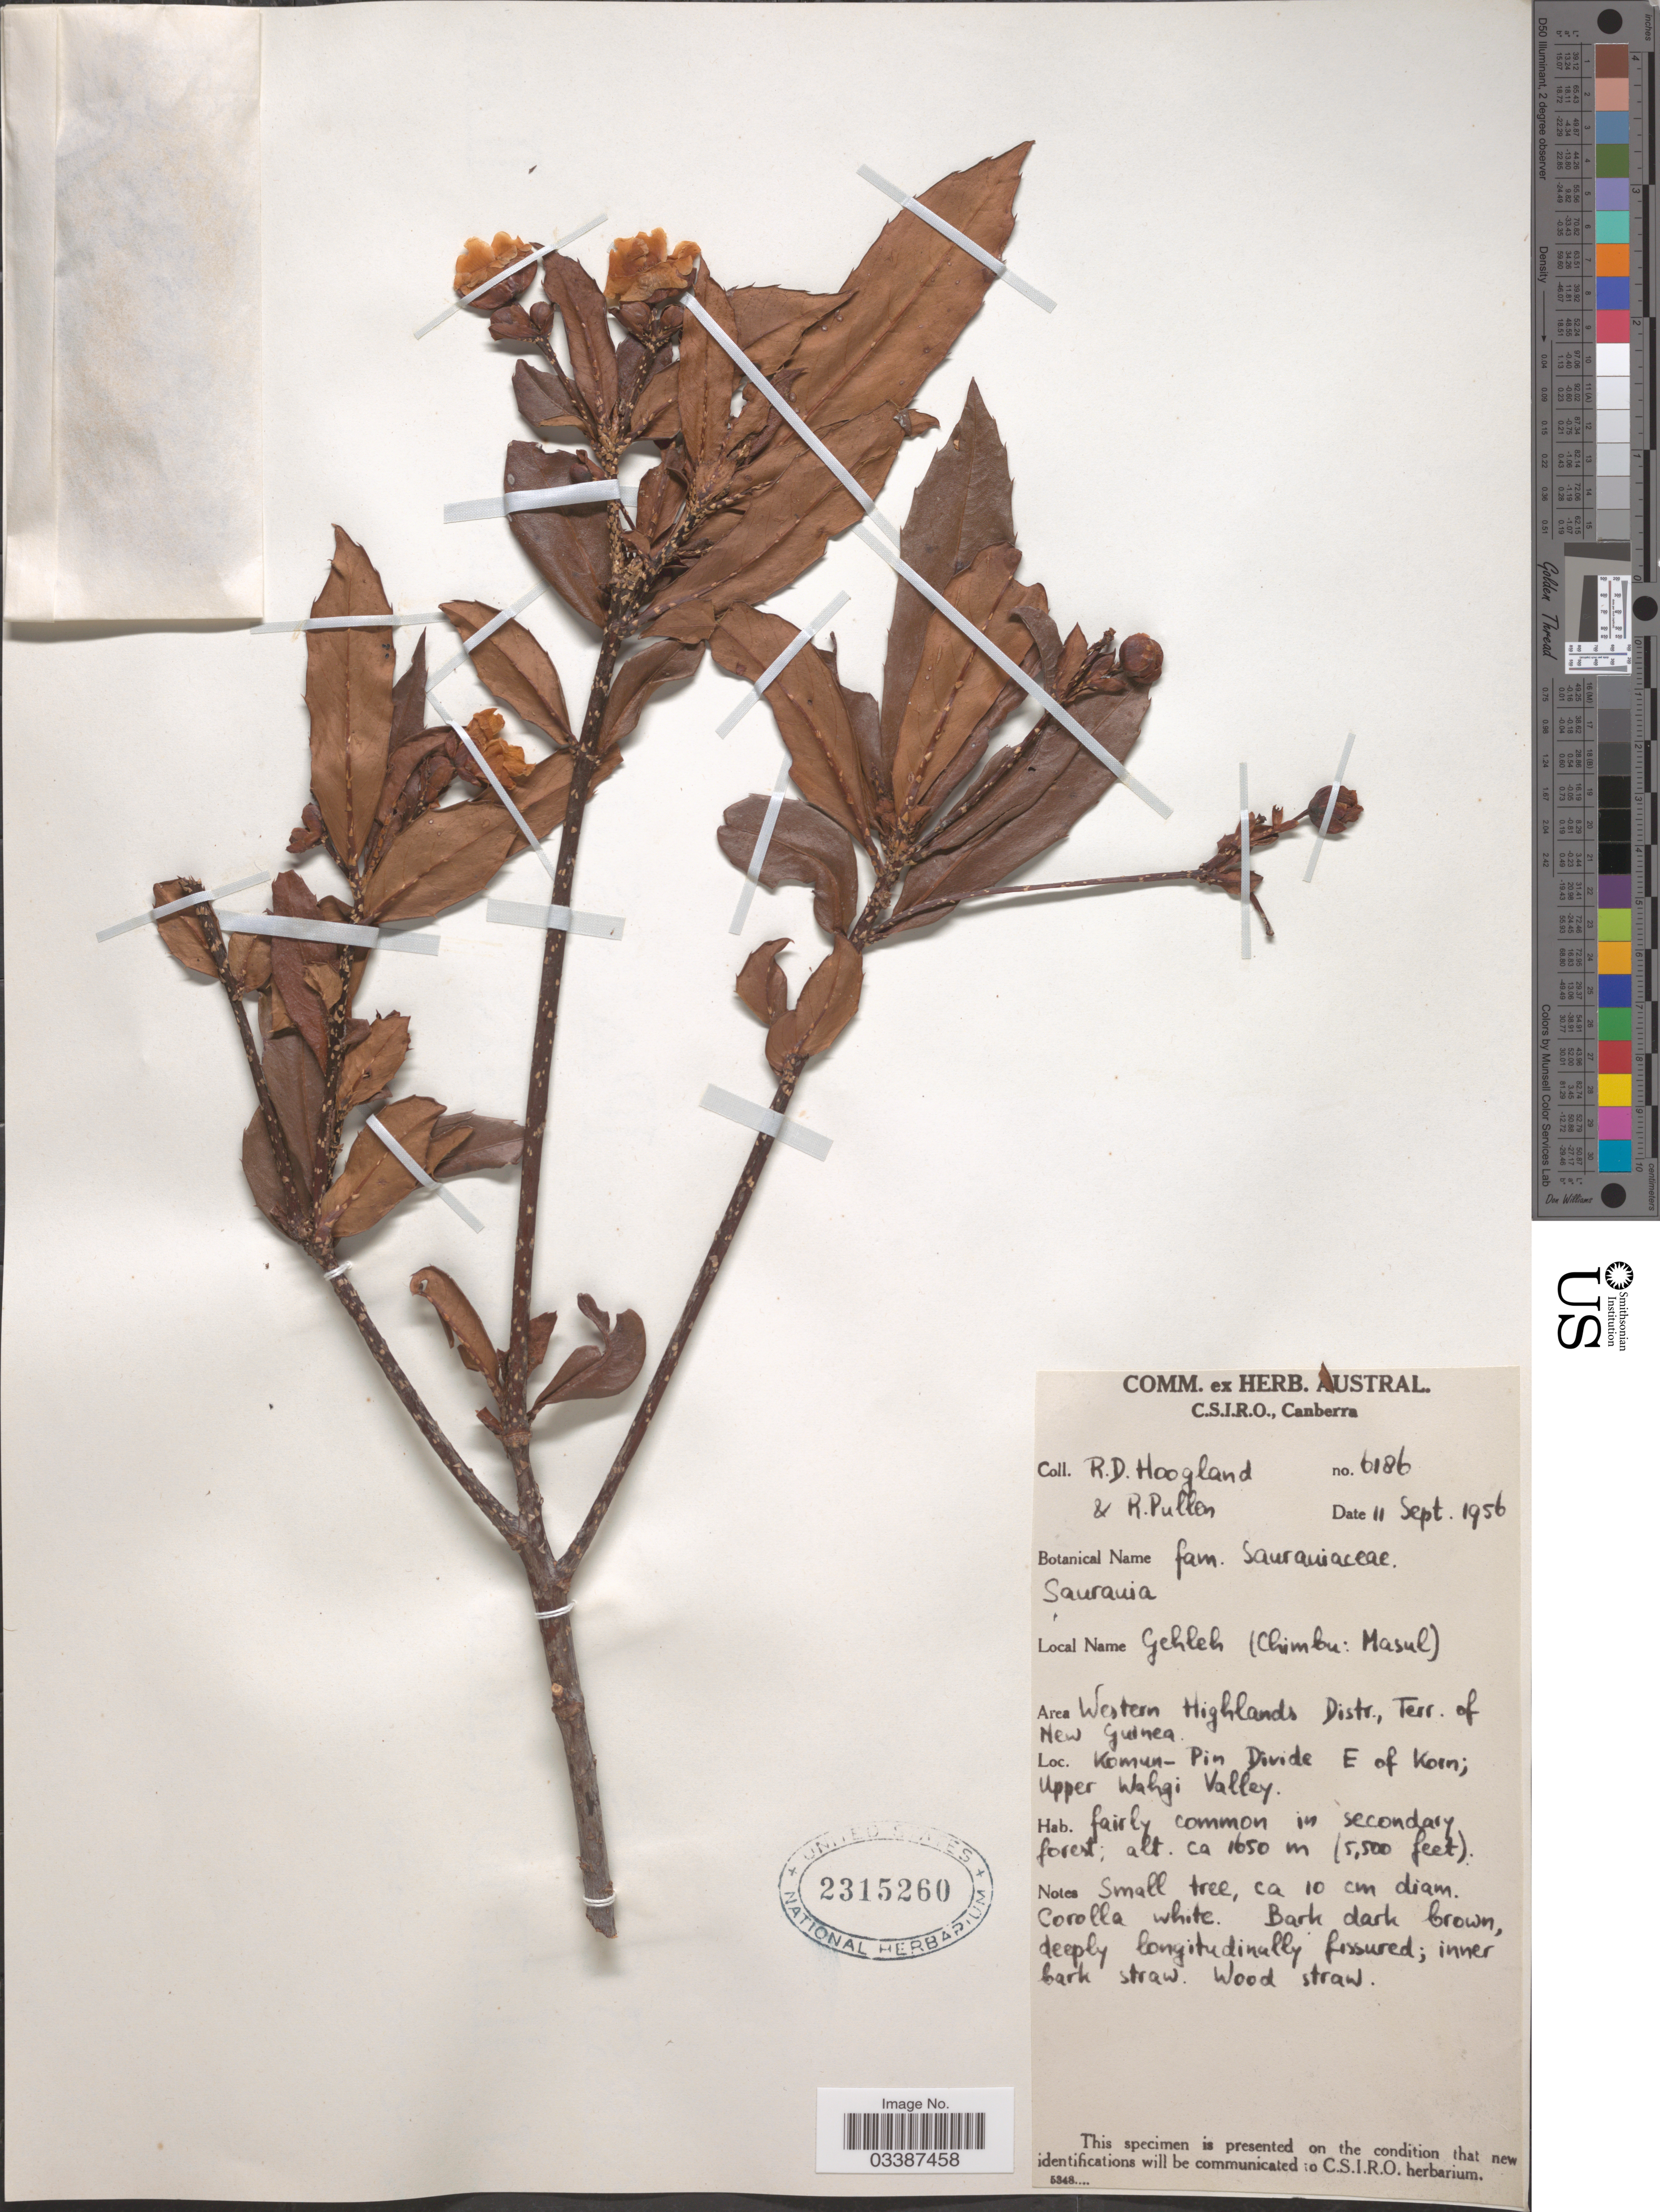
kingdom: Plantae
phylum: Tracheophyta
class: Magnoliopsida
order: Ericales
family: Actinidiaceae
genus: Saurauia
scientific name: Saurauia sp.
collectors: R. D. Hoogland & R. Pullen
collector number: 6186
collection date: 1956-09-11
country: Papua New Guinea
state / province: Western Highlands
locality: Area Western Highlands Distr., Terr. of New Guinea. Komun-Pin Divide E of Koen [interpreted]; Upper Wahgi Valley.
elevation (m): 1676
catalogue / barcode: US 2315260